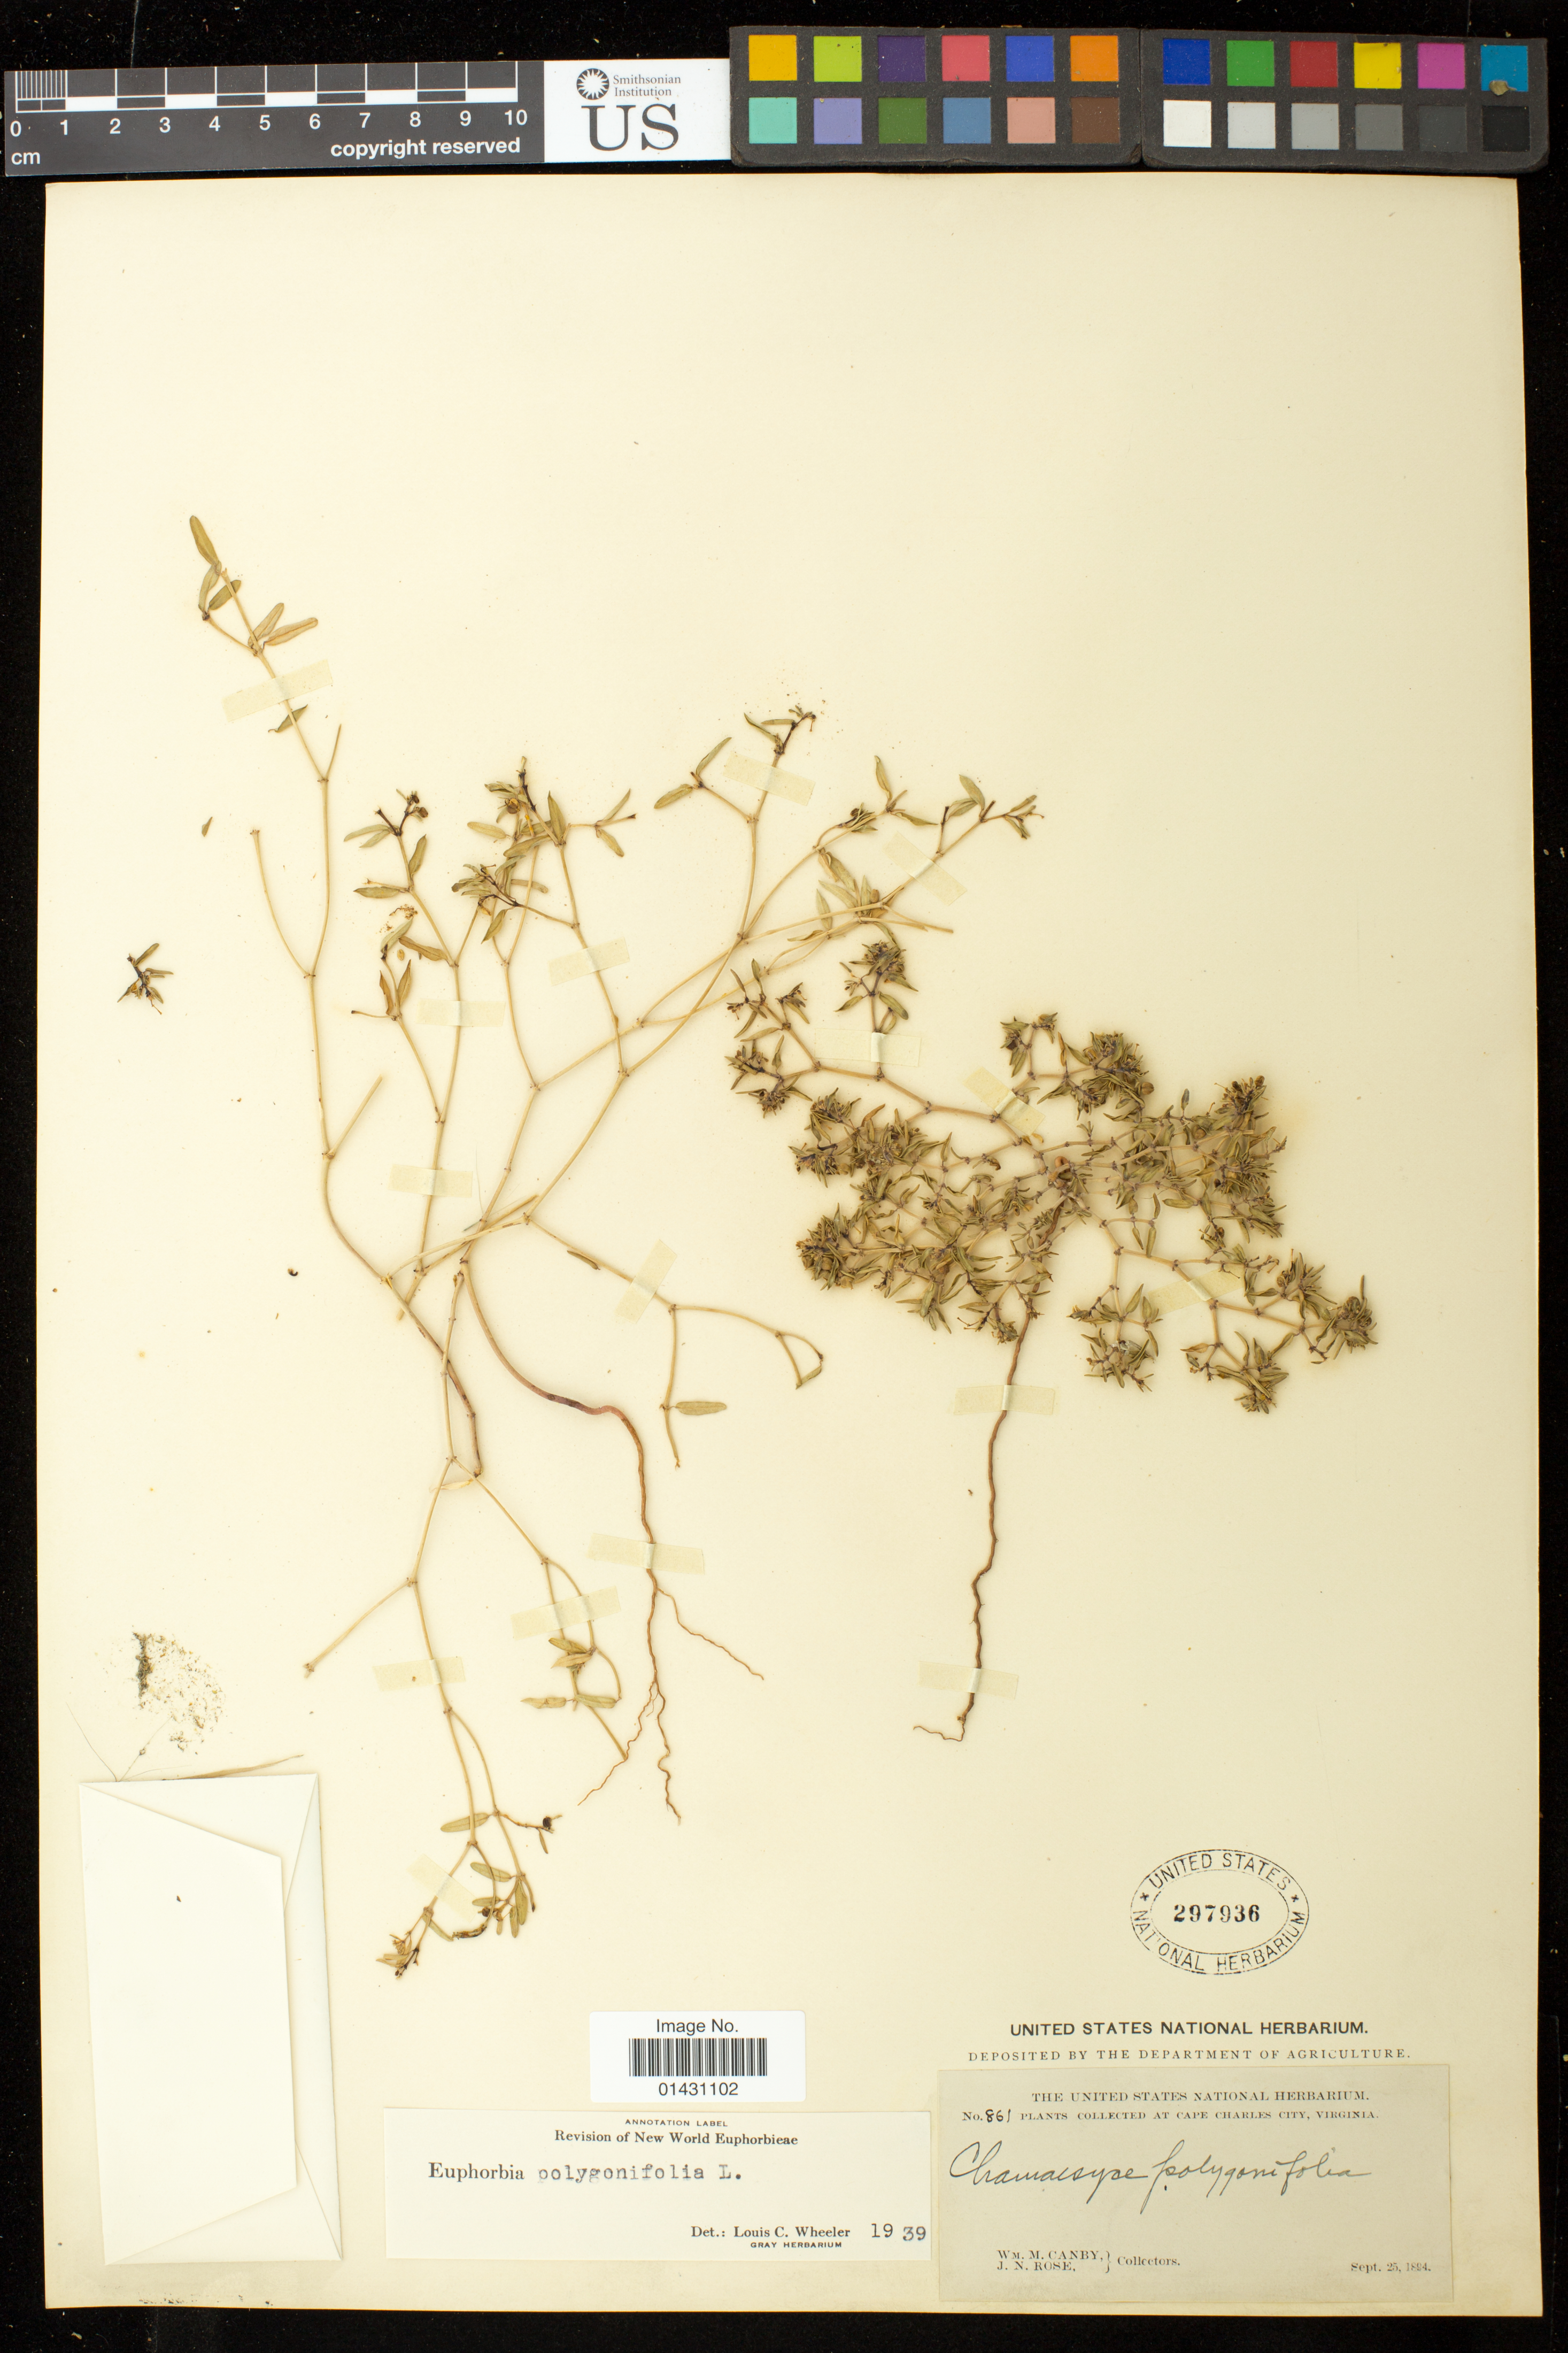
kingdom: Plantae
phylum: Tracheophyta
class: Magnoliopsida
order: Malpighiales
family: Euphorbiaceae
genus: Euphorbia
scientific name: Euphorbia polygonifolia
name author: L.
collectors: W. M. Canby & J. N. Rose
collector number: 861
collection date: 1894-09-25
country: United States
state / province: Virginia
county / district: Charles City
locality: Cape Charles City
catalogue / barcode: US 297936